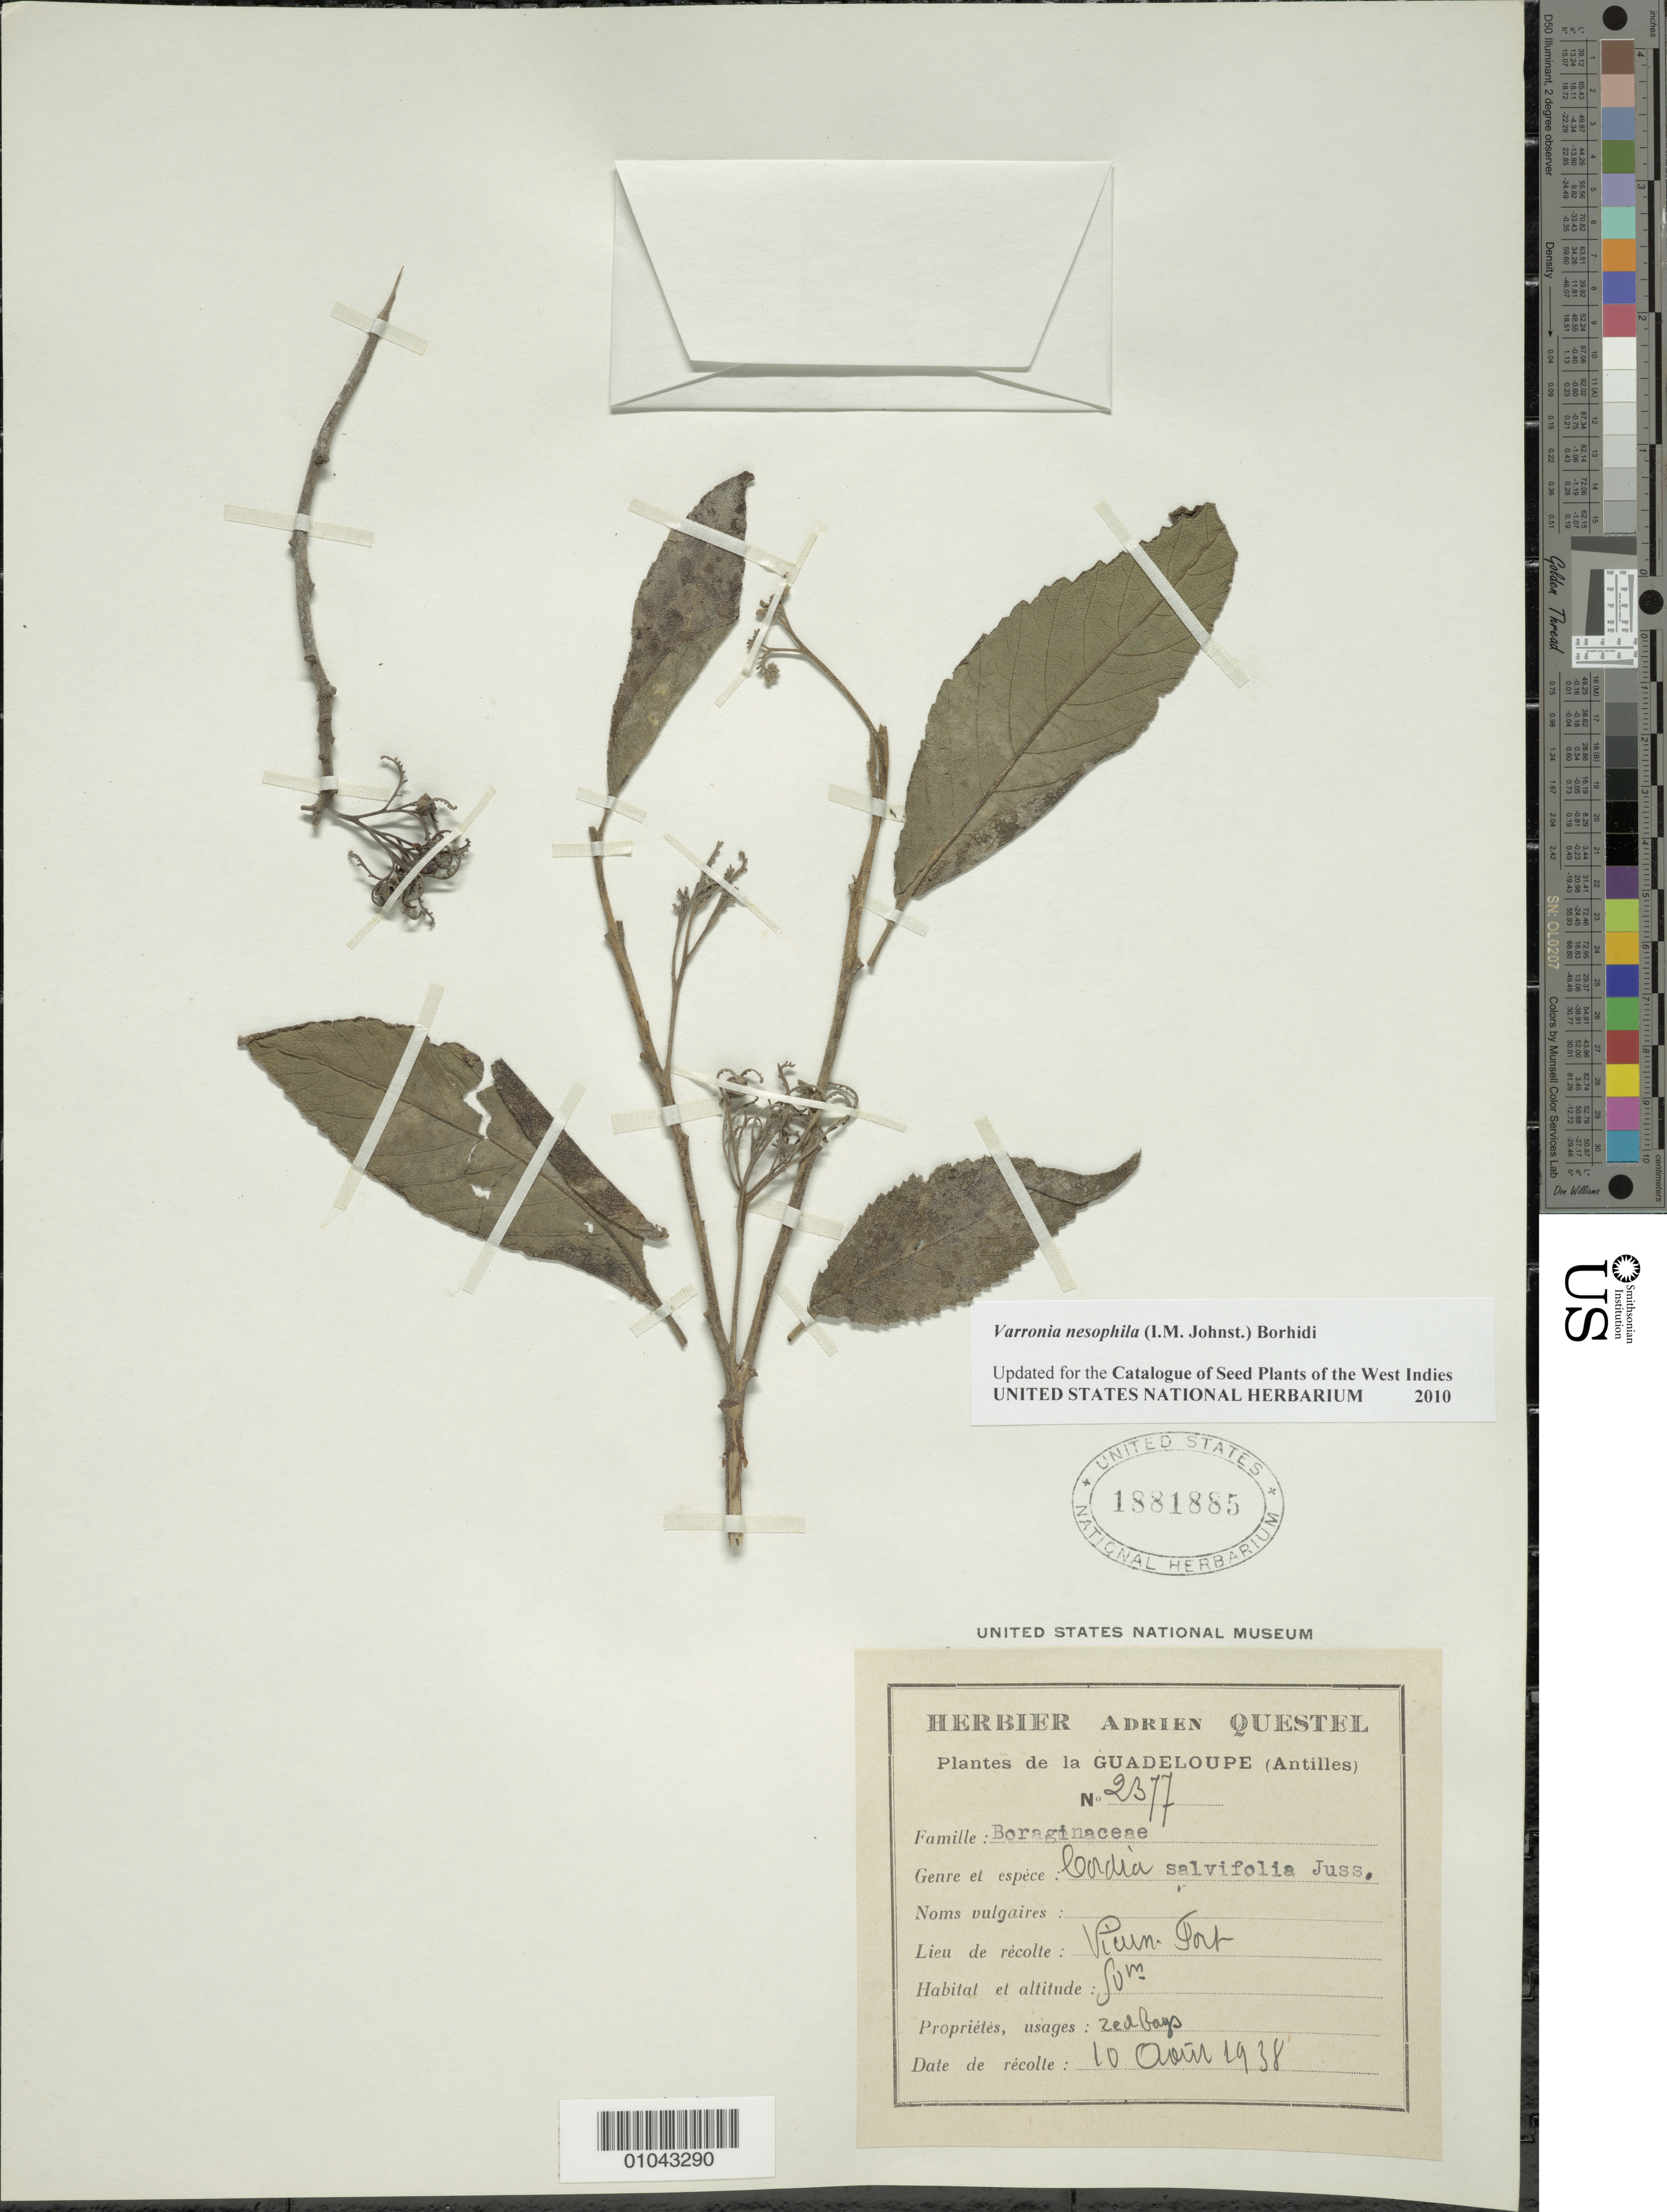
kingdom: Plantae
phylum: Tracheophyta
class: Magnoliopsida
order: Boraginales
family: Cordiaceae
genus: Varronia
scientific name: Varronia nesophila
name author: (I.M. Johnst.) Borhidi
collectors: A. Questel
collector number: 2377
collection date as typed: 10 Aug 1938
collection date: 1938-08-10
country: Guadeloupe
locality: Vicun Port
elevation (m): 50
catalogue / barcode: US 1881885